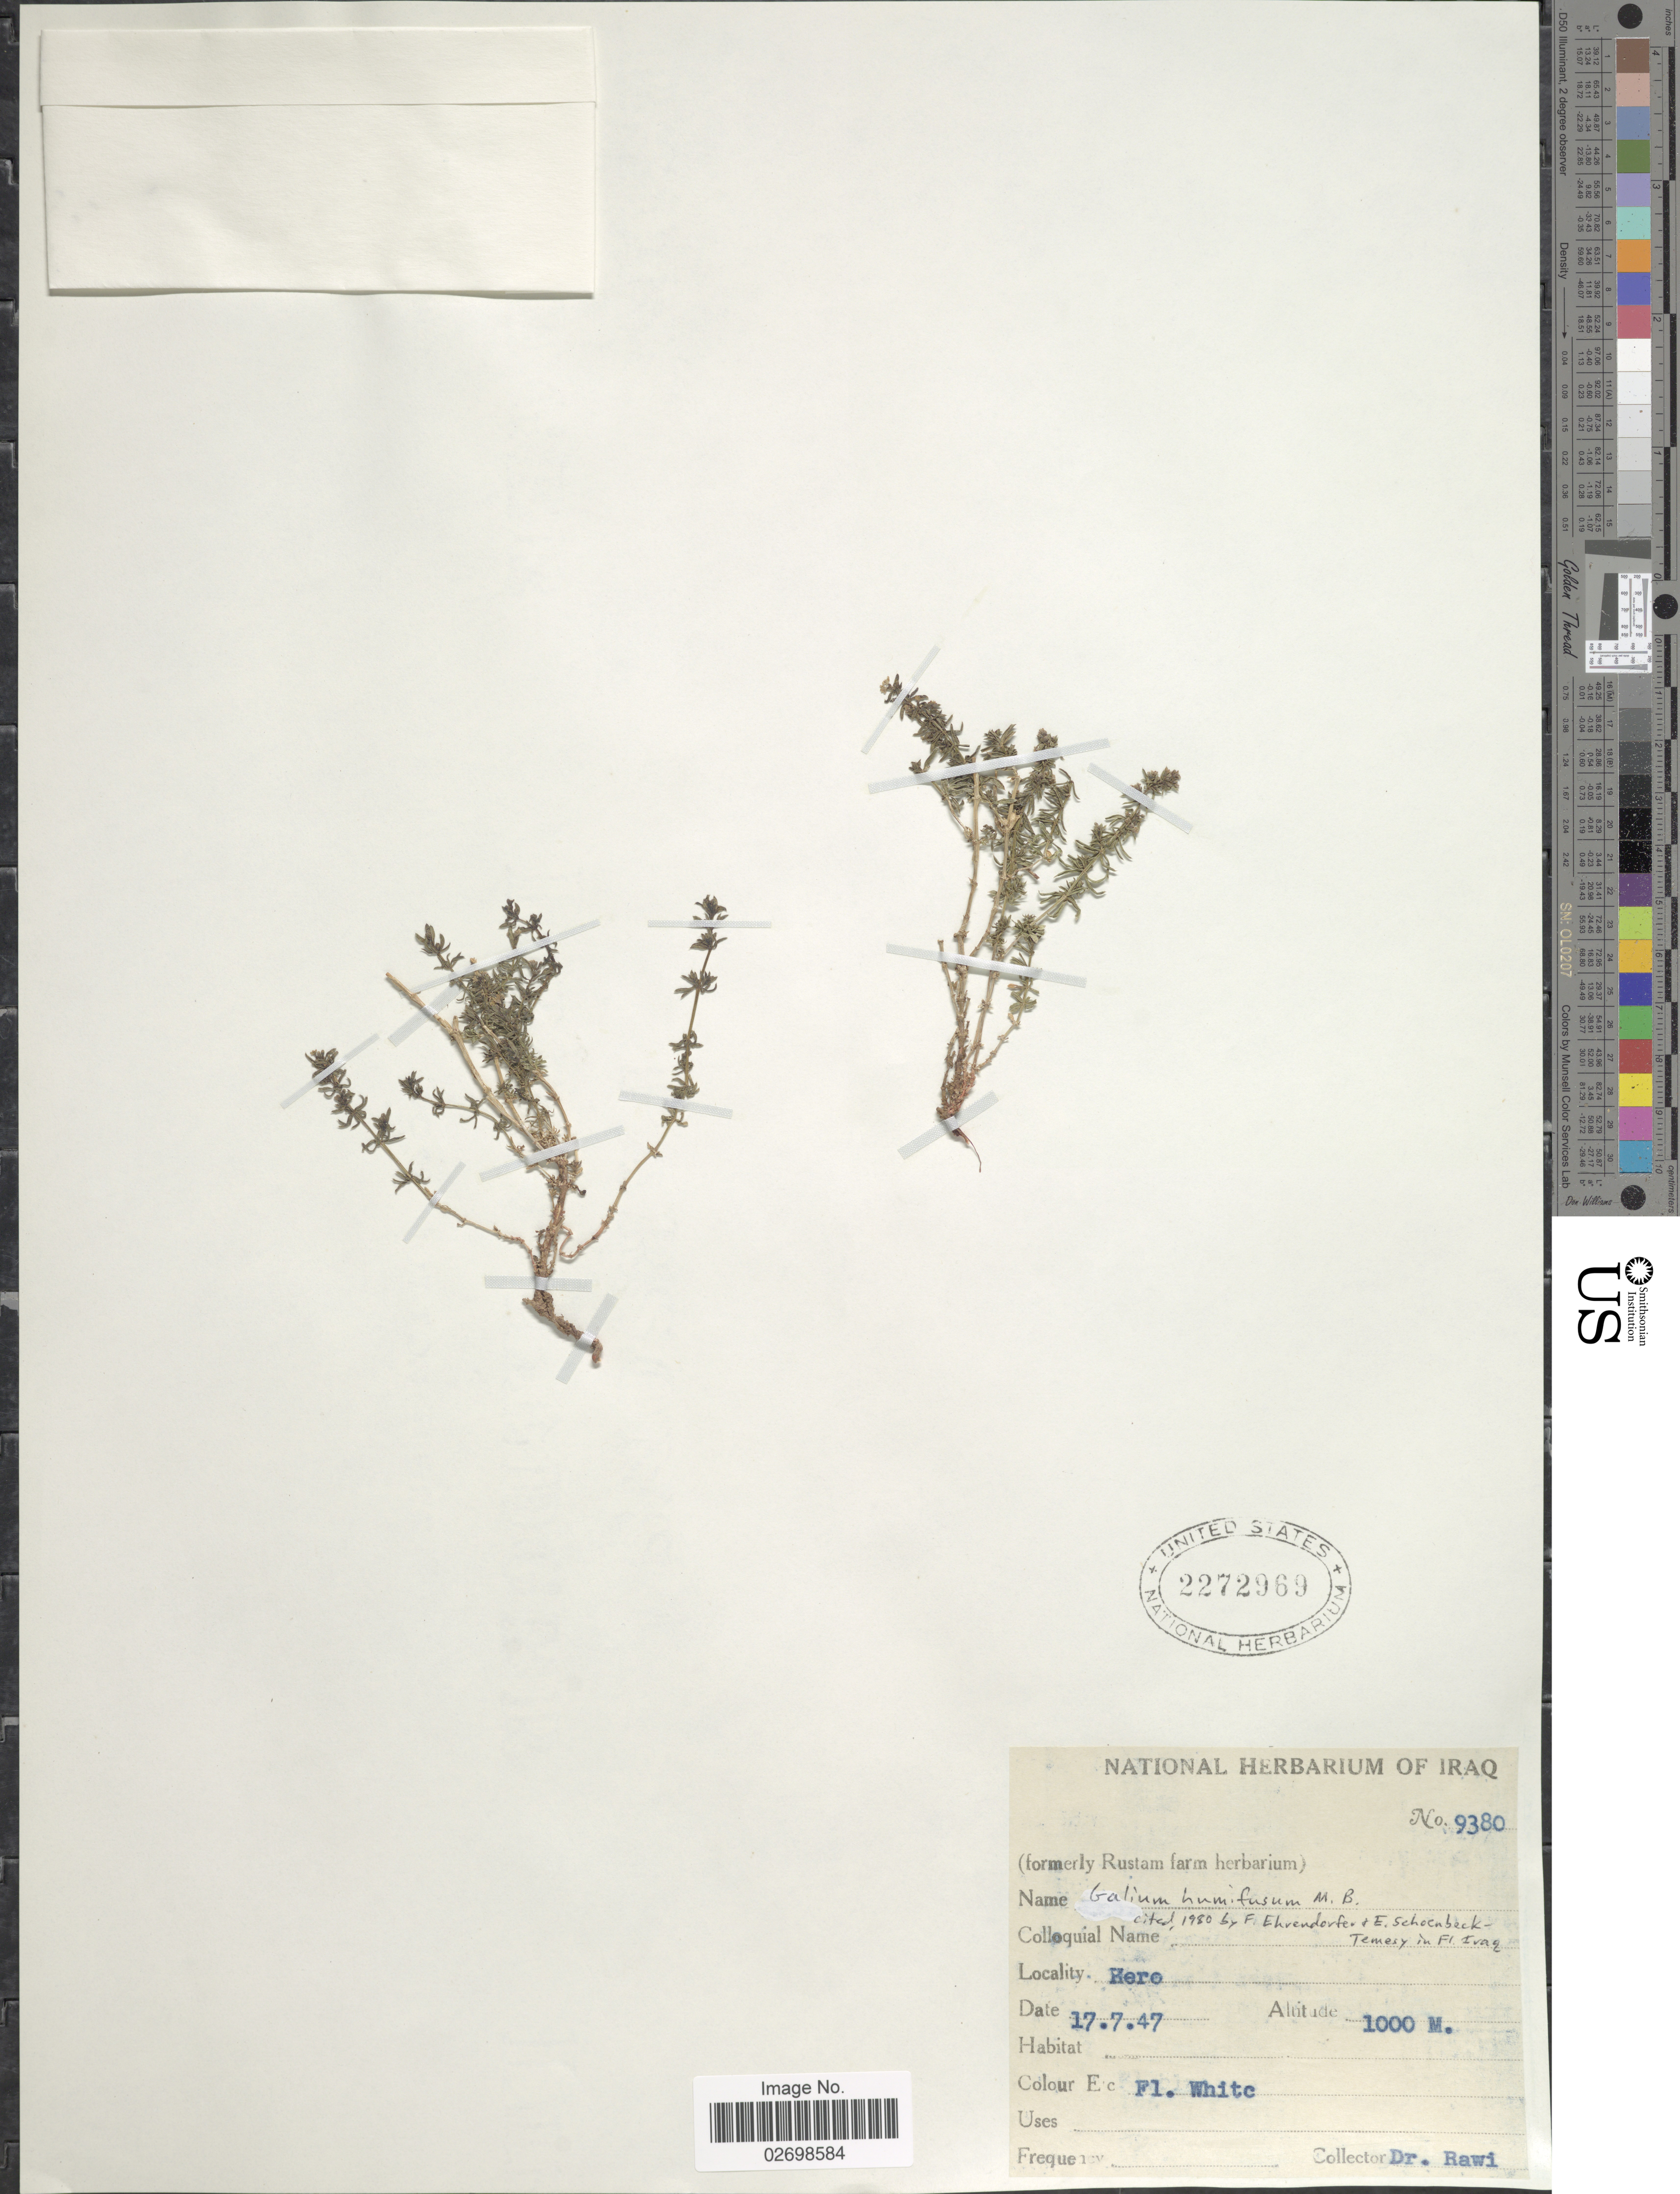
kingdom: Plantae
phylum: Tracheophyta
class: Magnoliopsida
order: Gentianales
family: Rubiaceae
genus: Galium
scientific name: Galium humifusum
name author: M. Bieb.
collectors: -. Rawi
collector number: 9380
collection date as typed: Transcribed d/m/y: 17/7/47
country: Iraq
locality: Here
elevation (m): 1000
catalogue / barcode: US 2272969